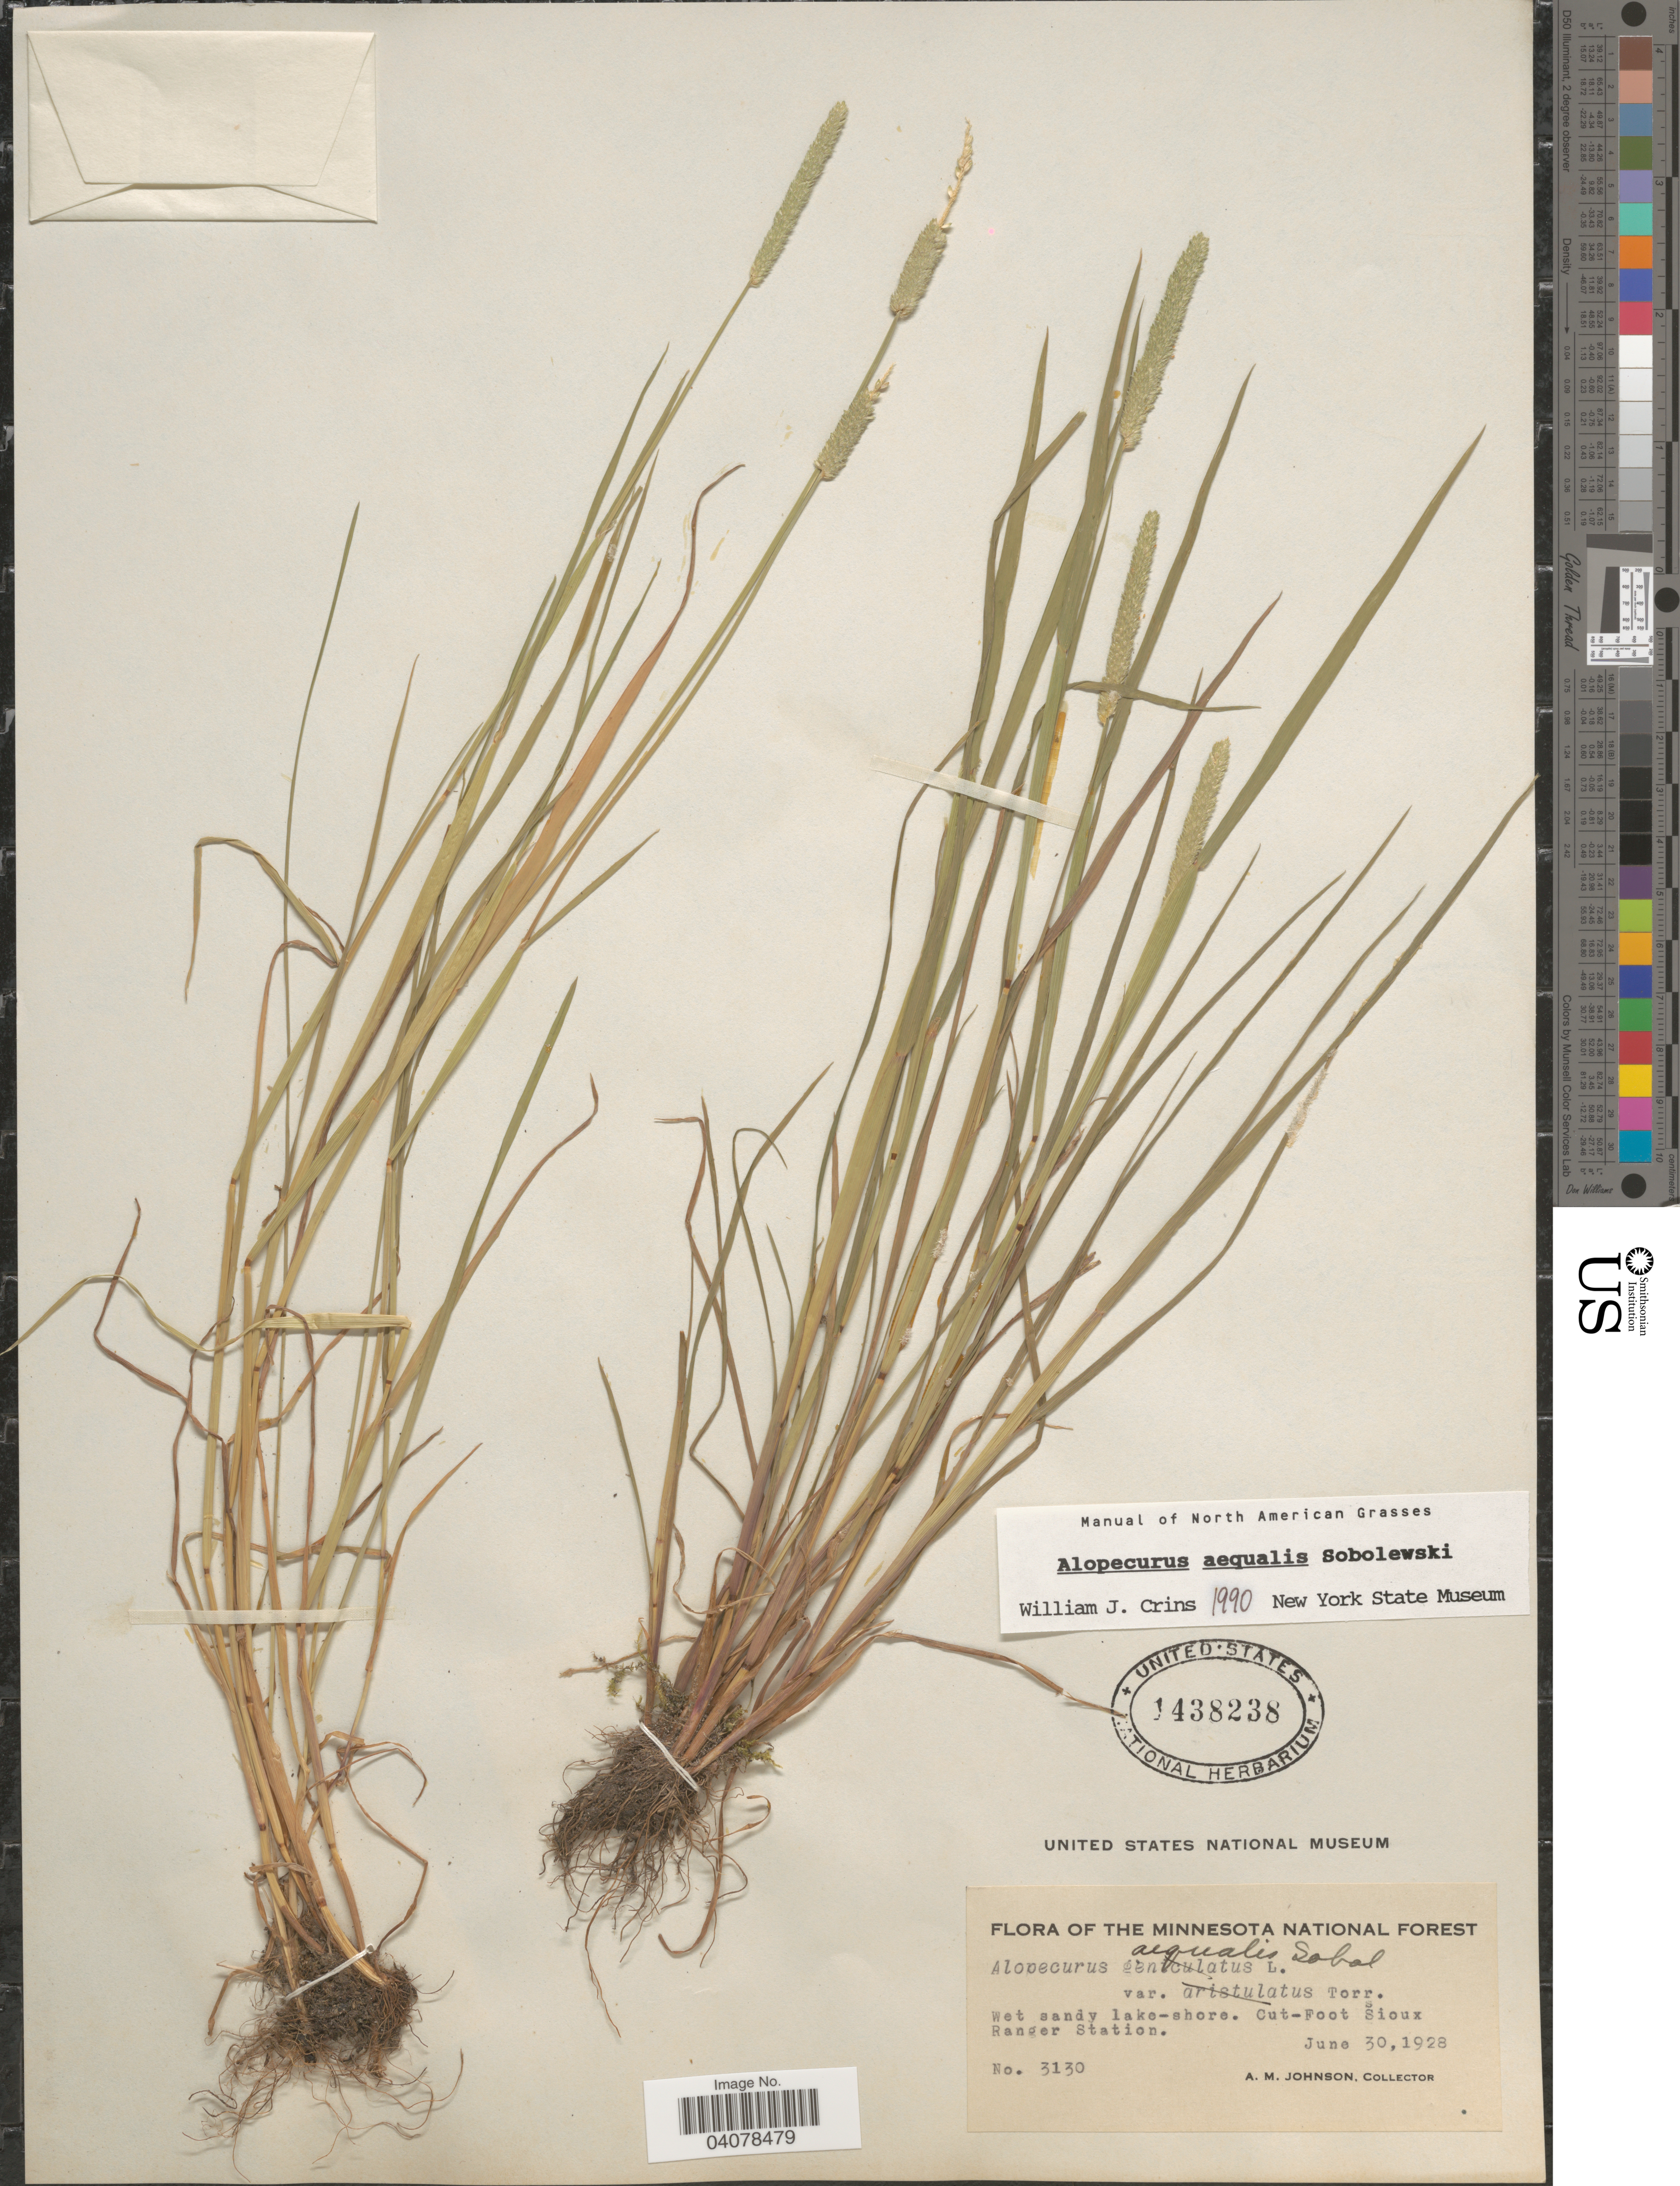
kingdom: Plantae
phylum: Tracheophyta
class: Liliopsida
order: Poales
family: Poaceae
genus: Alopecurus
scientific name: Alopecurus aequalis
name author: Sobol.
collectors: A. M. Johnson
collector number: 3130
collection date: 1928-06-30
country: United States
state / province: Minnesota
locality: The Minnesota National Forest. Wet sandy lake-shore. Cut-Foot Sioux Ranger Station.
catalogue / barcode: US 1438238